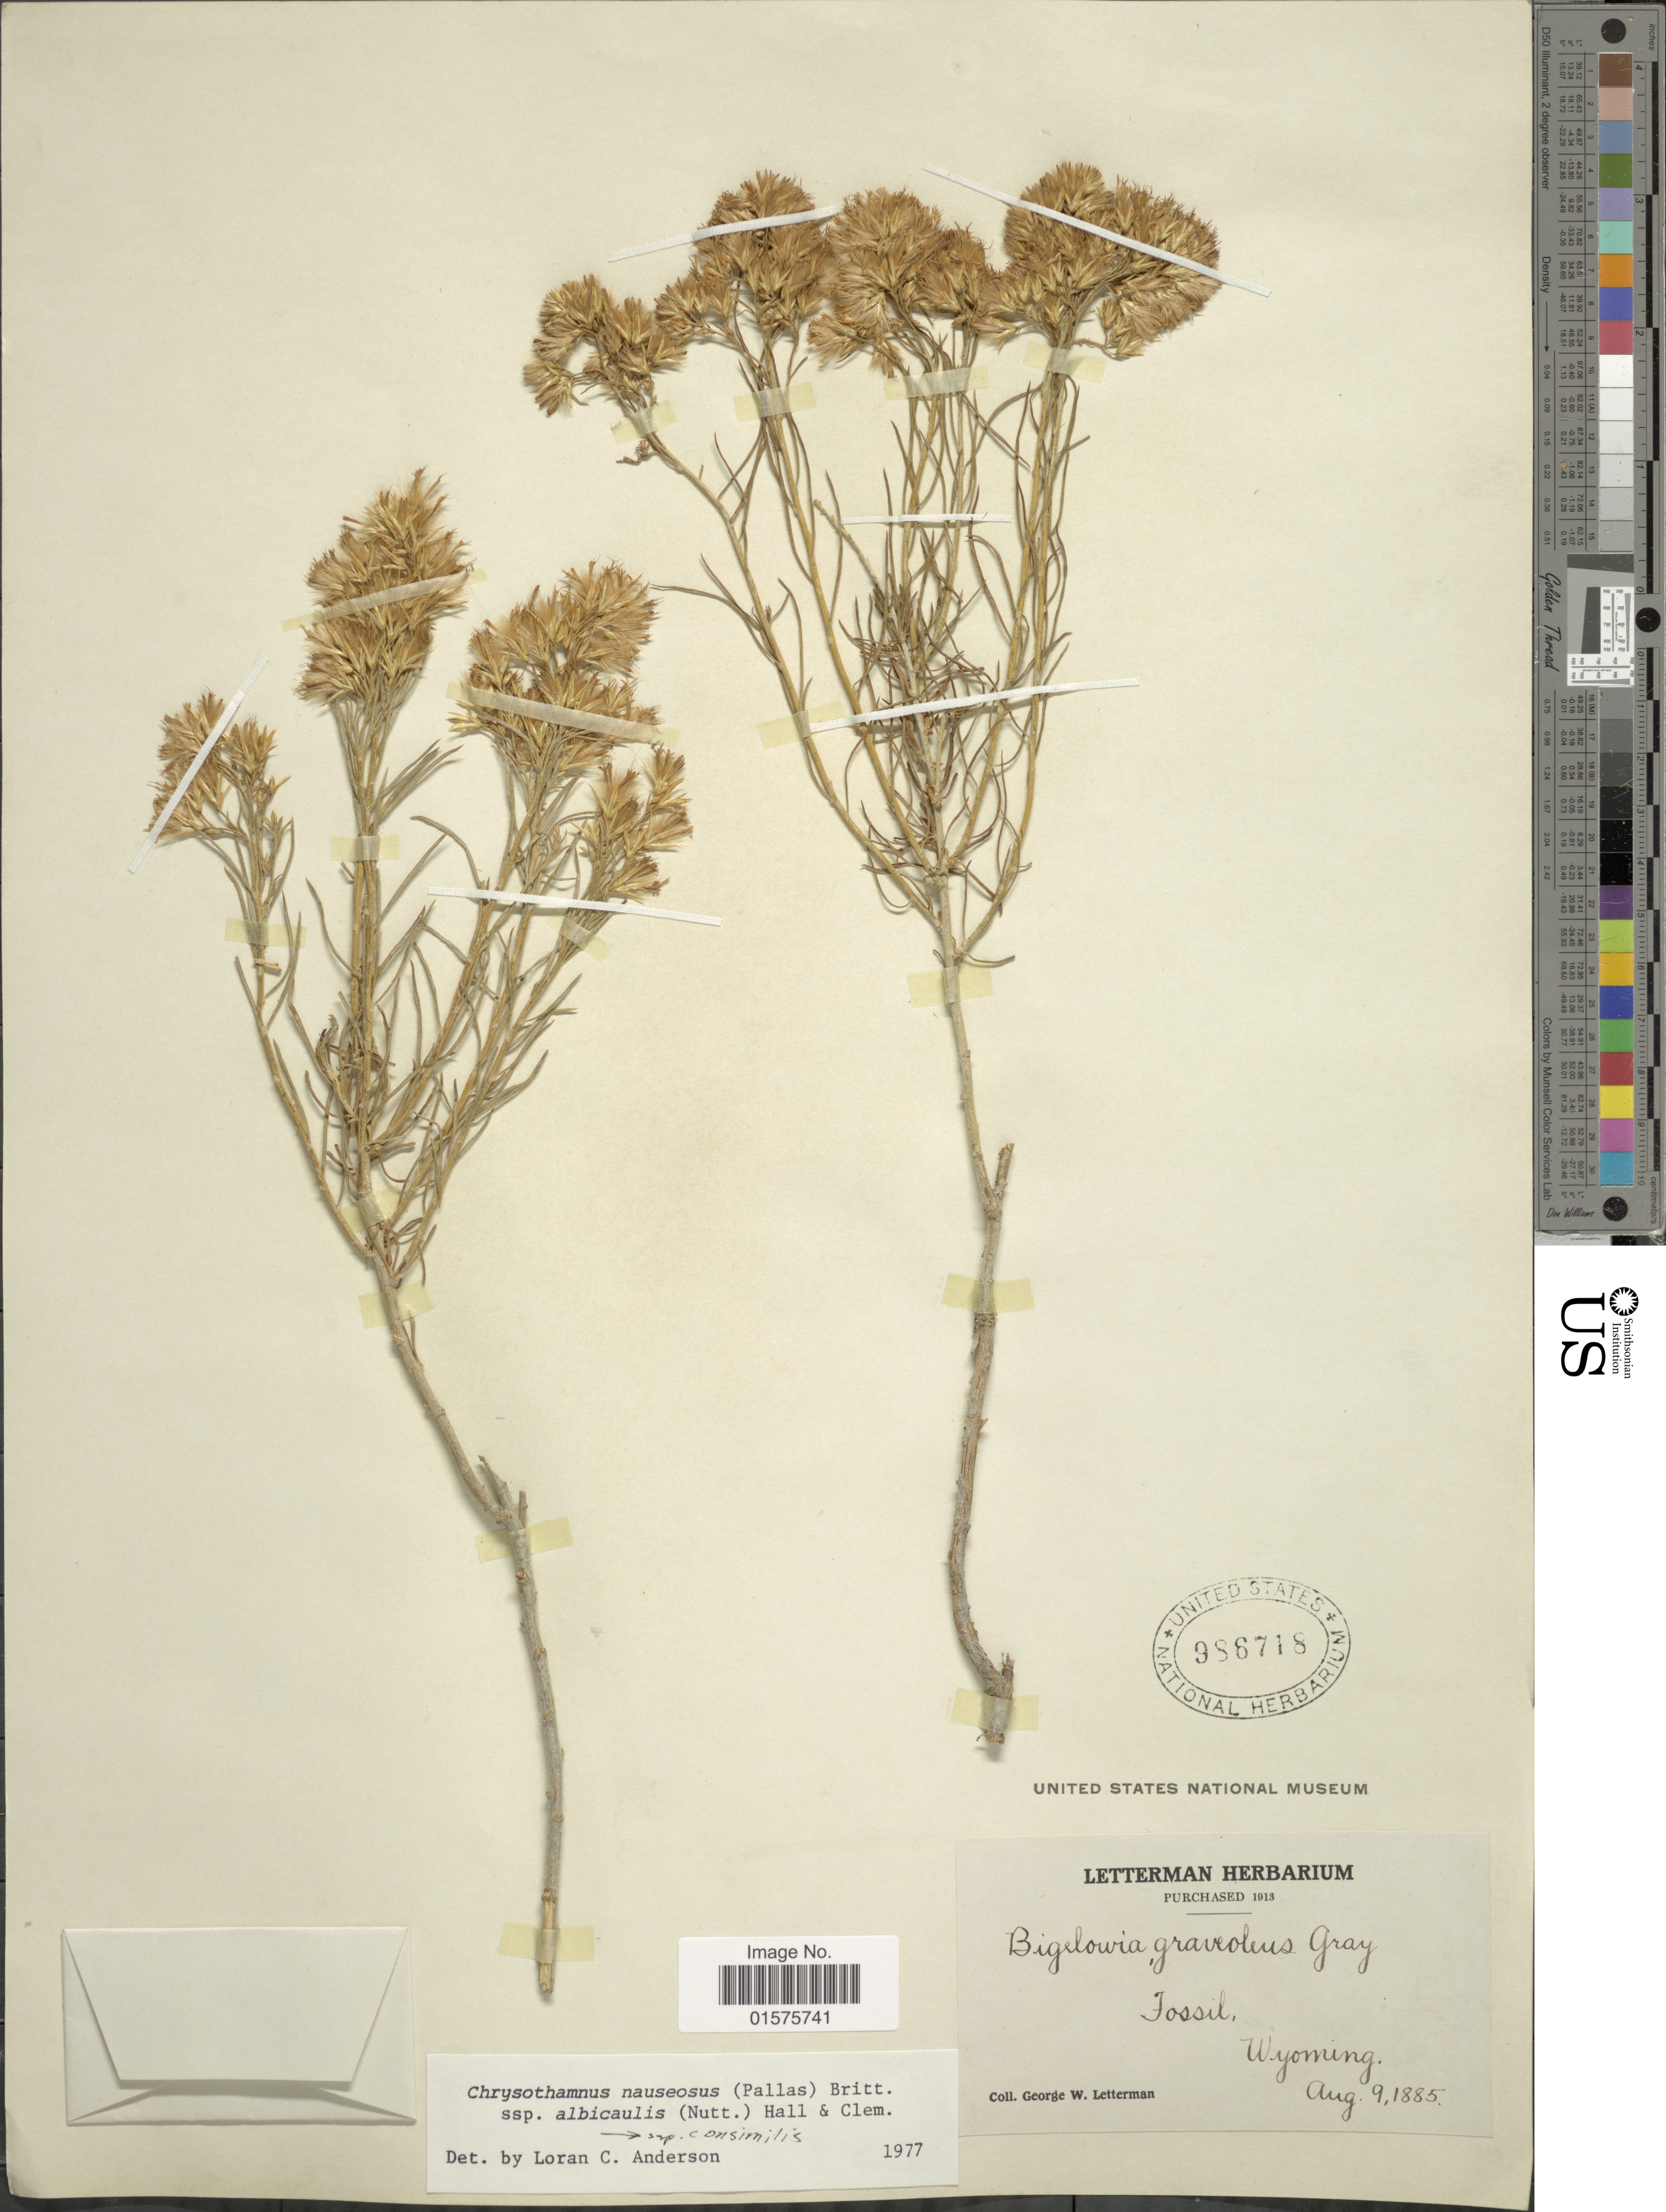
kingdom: Plantae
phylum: Tracheophyta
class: Magnoliopsida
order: Asterales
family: Asteraceae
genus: Ericameria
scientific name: Ericameria nauseosa var. speciosa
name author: (Nutt.) G.L. Nesom & G.I. Baird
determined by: Urbatsch, Lowell E., Curator (LSU), Louisiana State University (UNITED STATES)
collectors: G. W. Letterman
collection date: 1885-08-09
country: United States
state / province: Wyoming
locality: Fossil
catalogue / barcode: US 986718